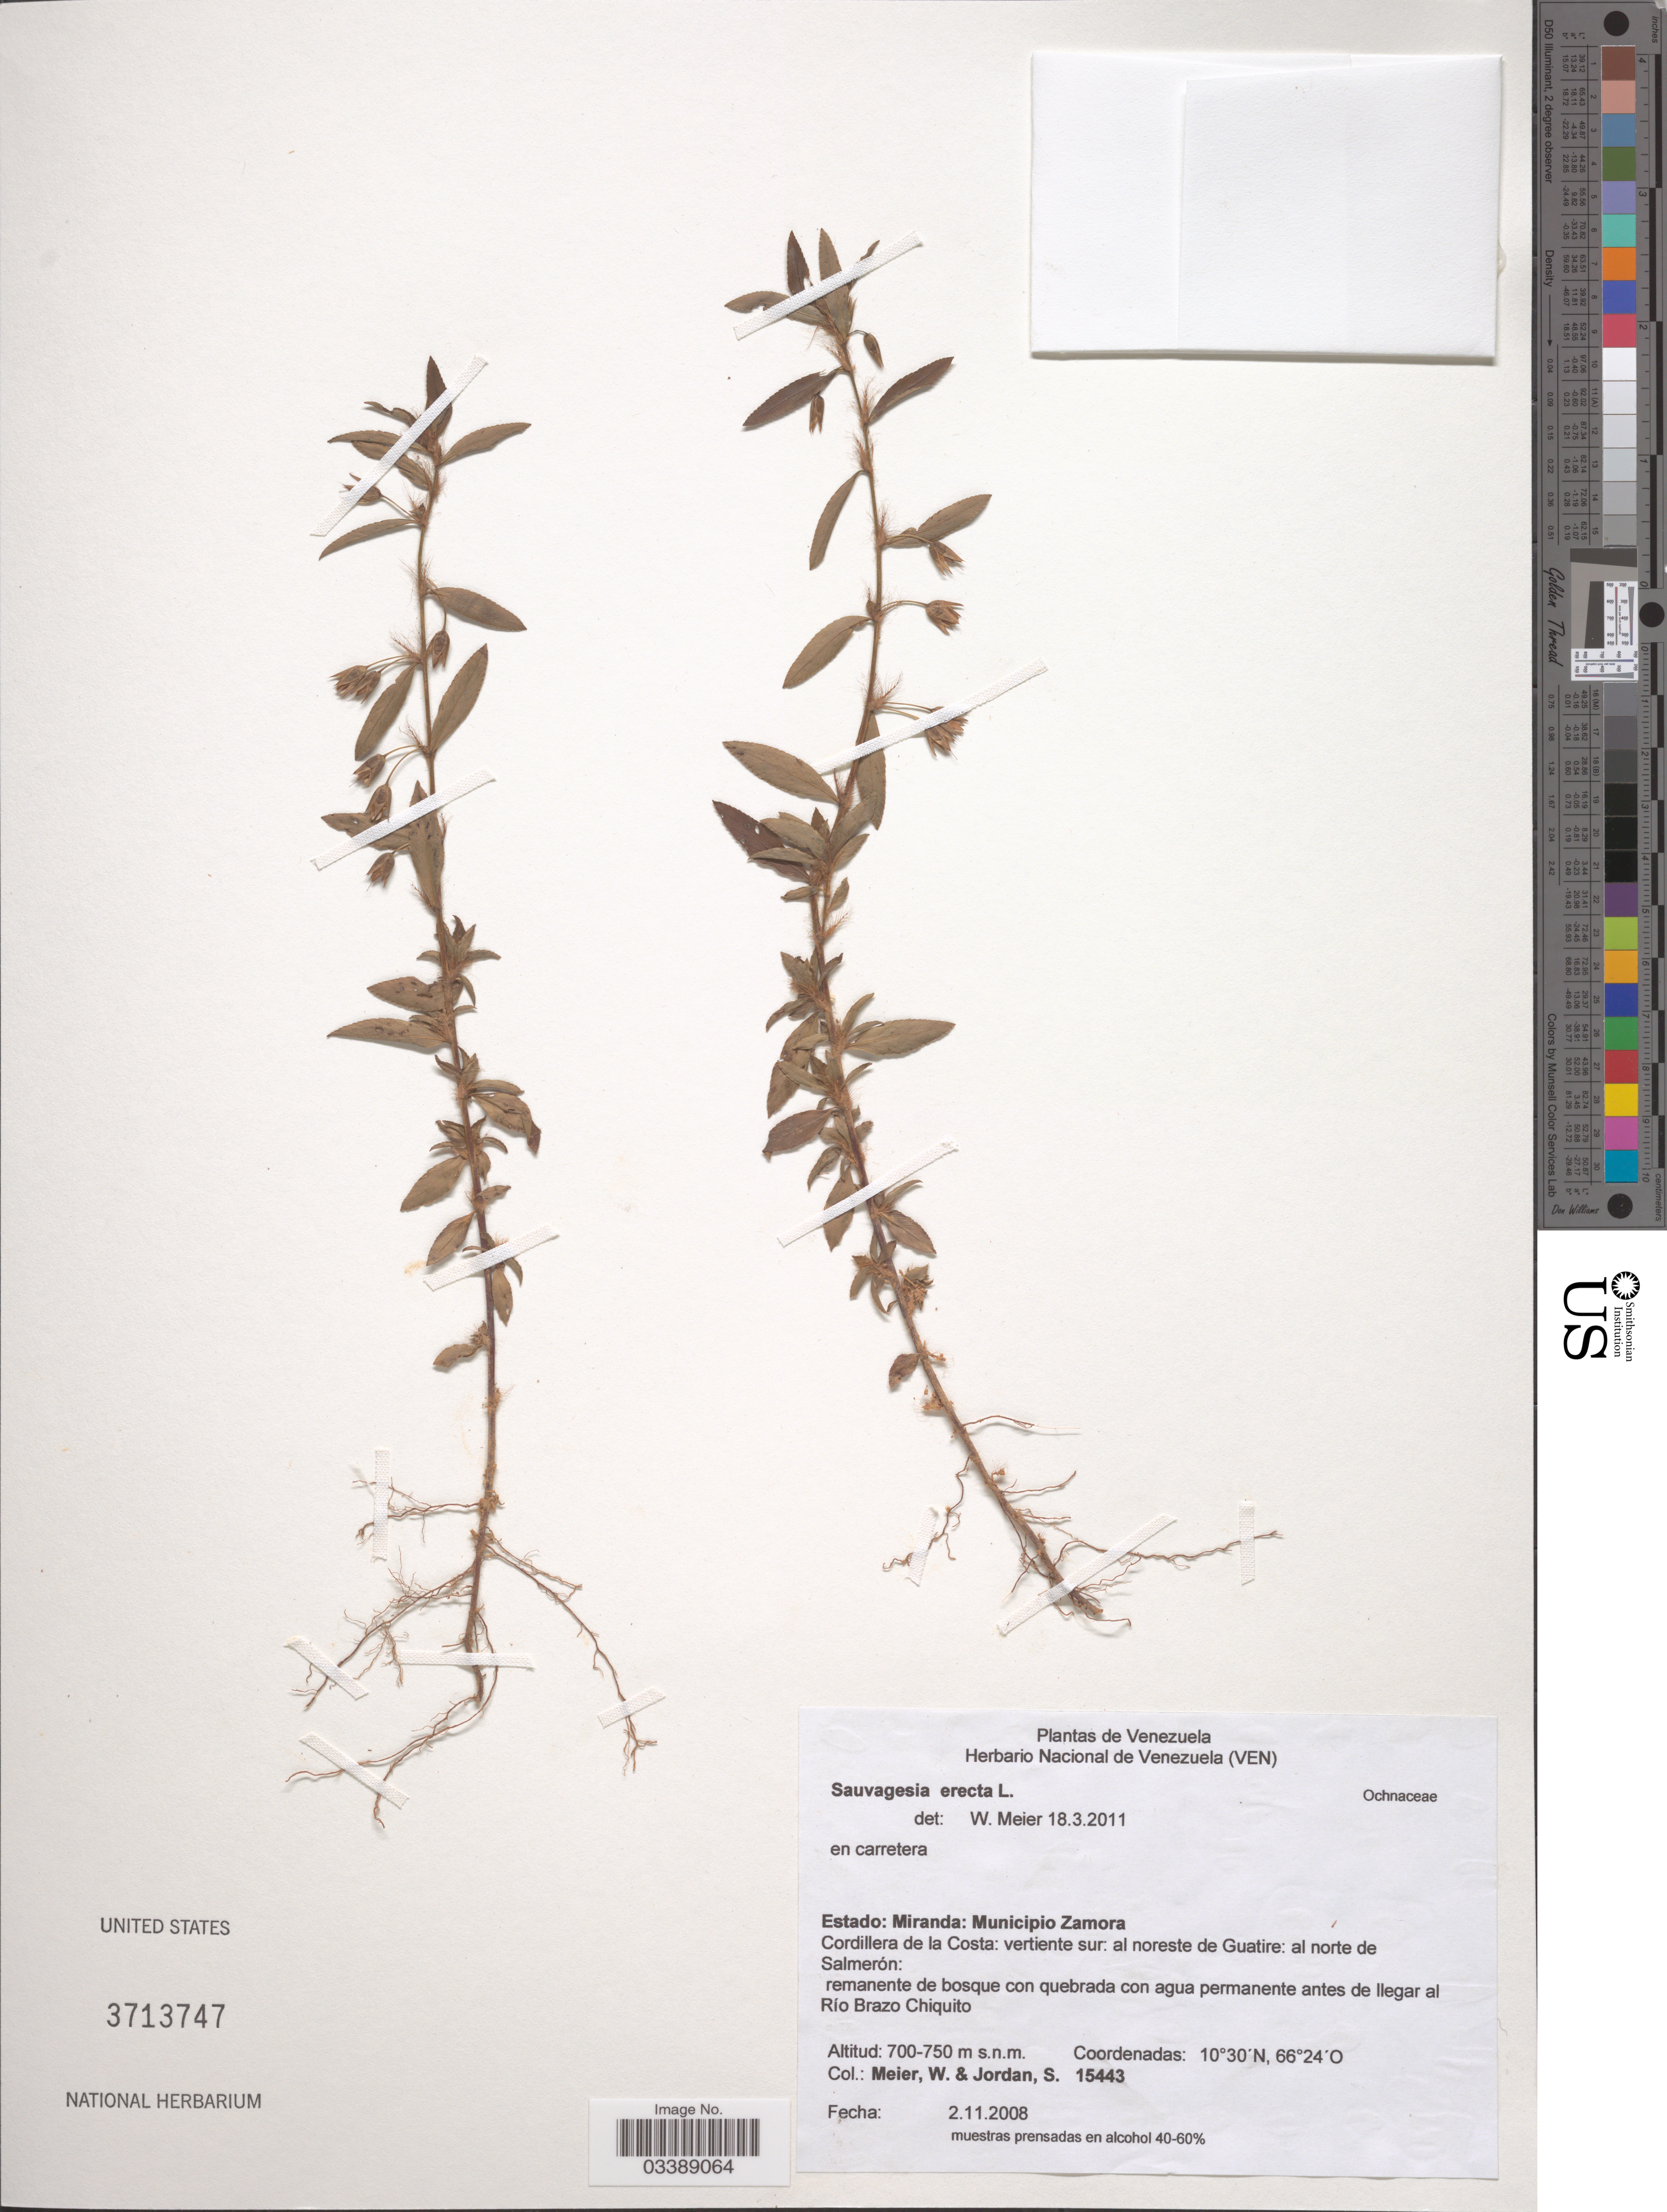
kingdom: Plantae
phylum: Tracheophyta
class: Magnoliopsida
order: Malpighiales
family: Ochnaceae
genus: Sauvagesia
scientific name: Sauvagesia erecta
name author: L.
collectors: W. Meier & S. Jordan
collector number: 15443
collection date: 2008-11-02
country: Venezuela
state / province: Miranda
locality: Municipio Zamora. Cordillera de la Costa: vertiente sur: al noreste de Guatire: al norte de Salmerón: remanante de bosque con quebrada con agua permanente antes de llegar al Río Brazo Chiquito.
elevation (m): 700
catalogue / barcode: US 3713747